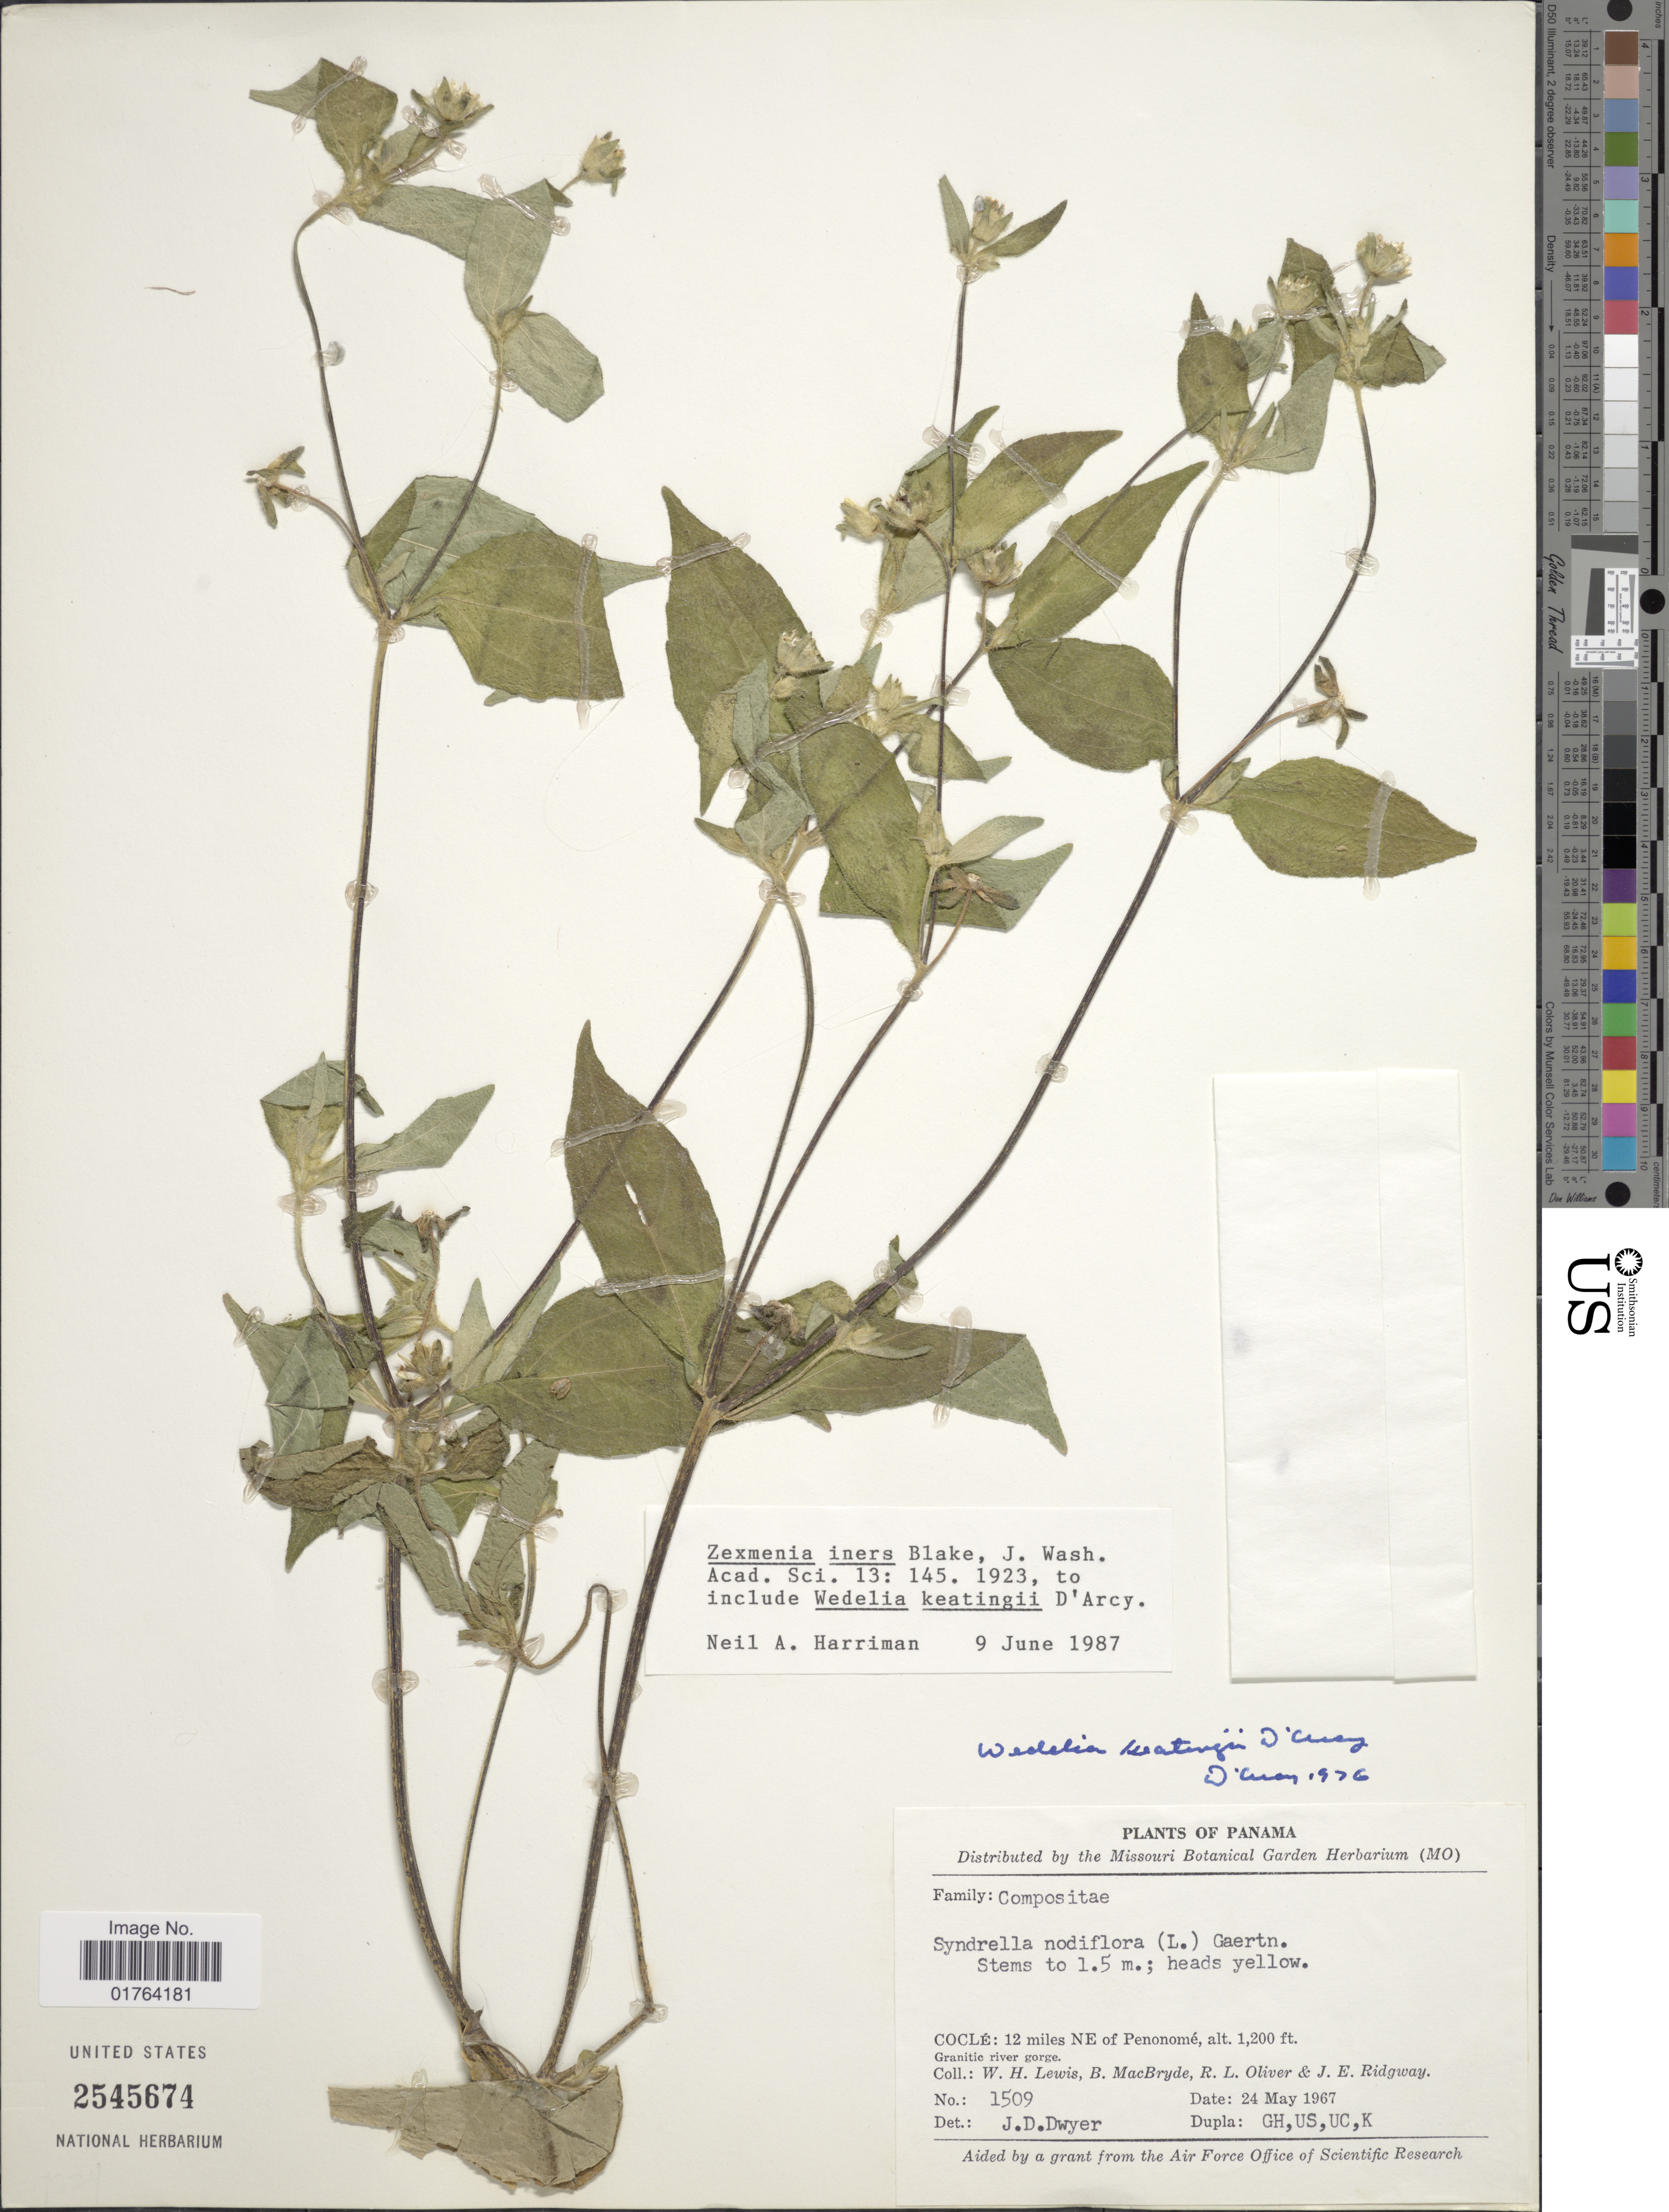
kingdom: Plantae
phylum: Tracheophyta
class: Magnoliopsida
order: Asterales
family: Asteraceae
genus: Wedelia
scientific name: Wedelia iners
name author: (S.F. Blake) Strother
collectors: J. D. Dwyer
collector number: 1509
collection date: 1967-05-24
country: Panama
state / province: Coclé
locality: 12 miles NE of Penonome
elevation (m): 366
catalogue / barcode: US 2545674